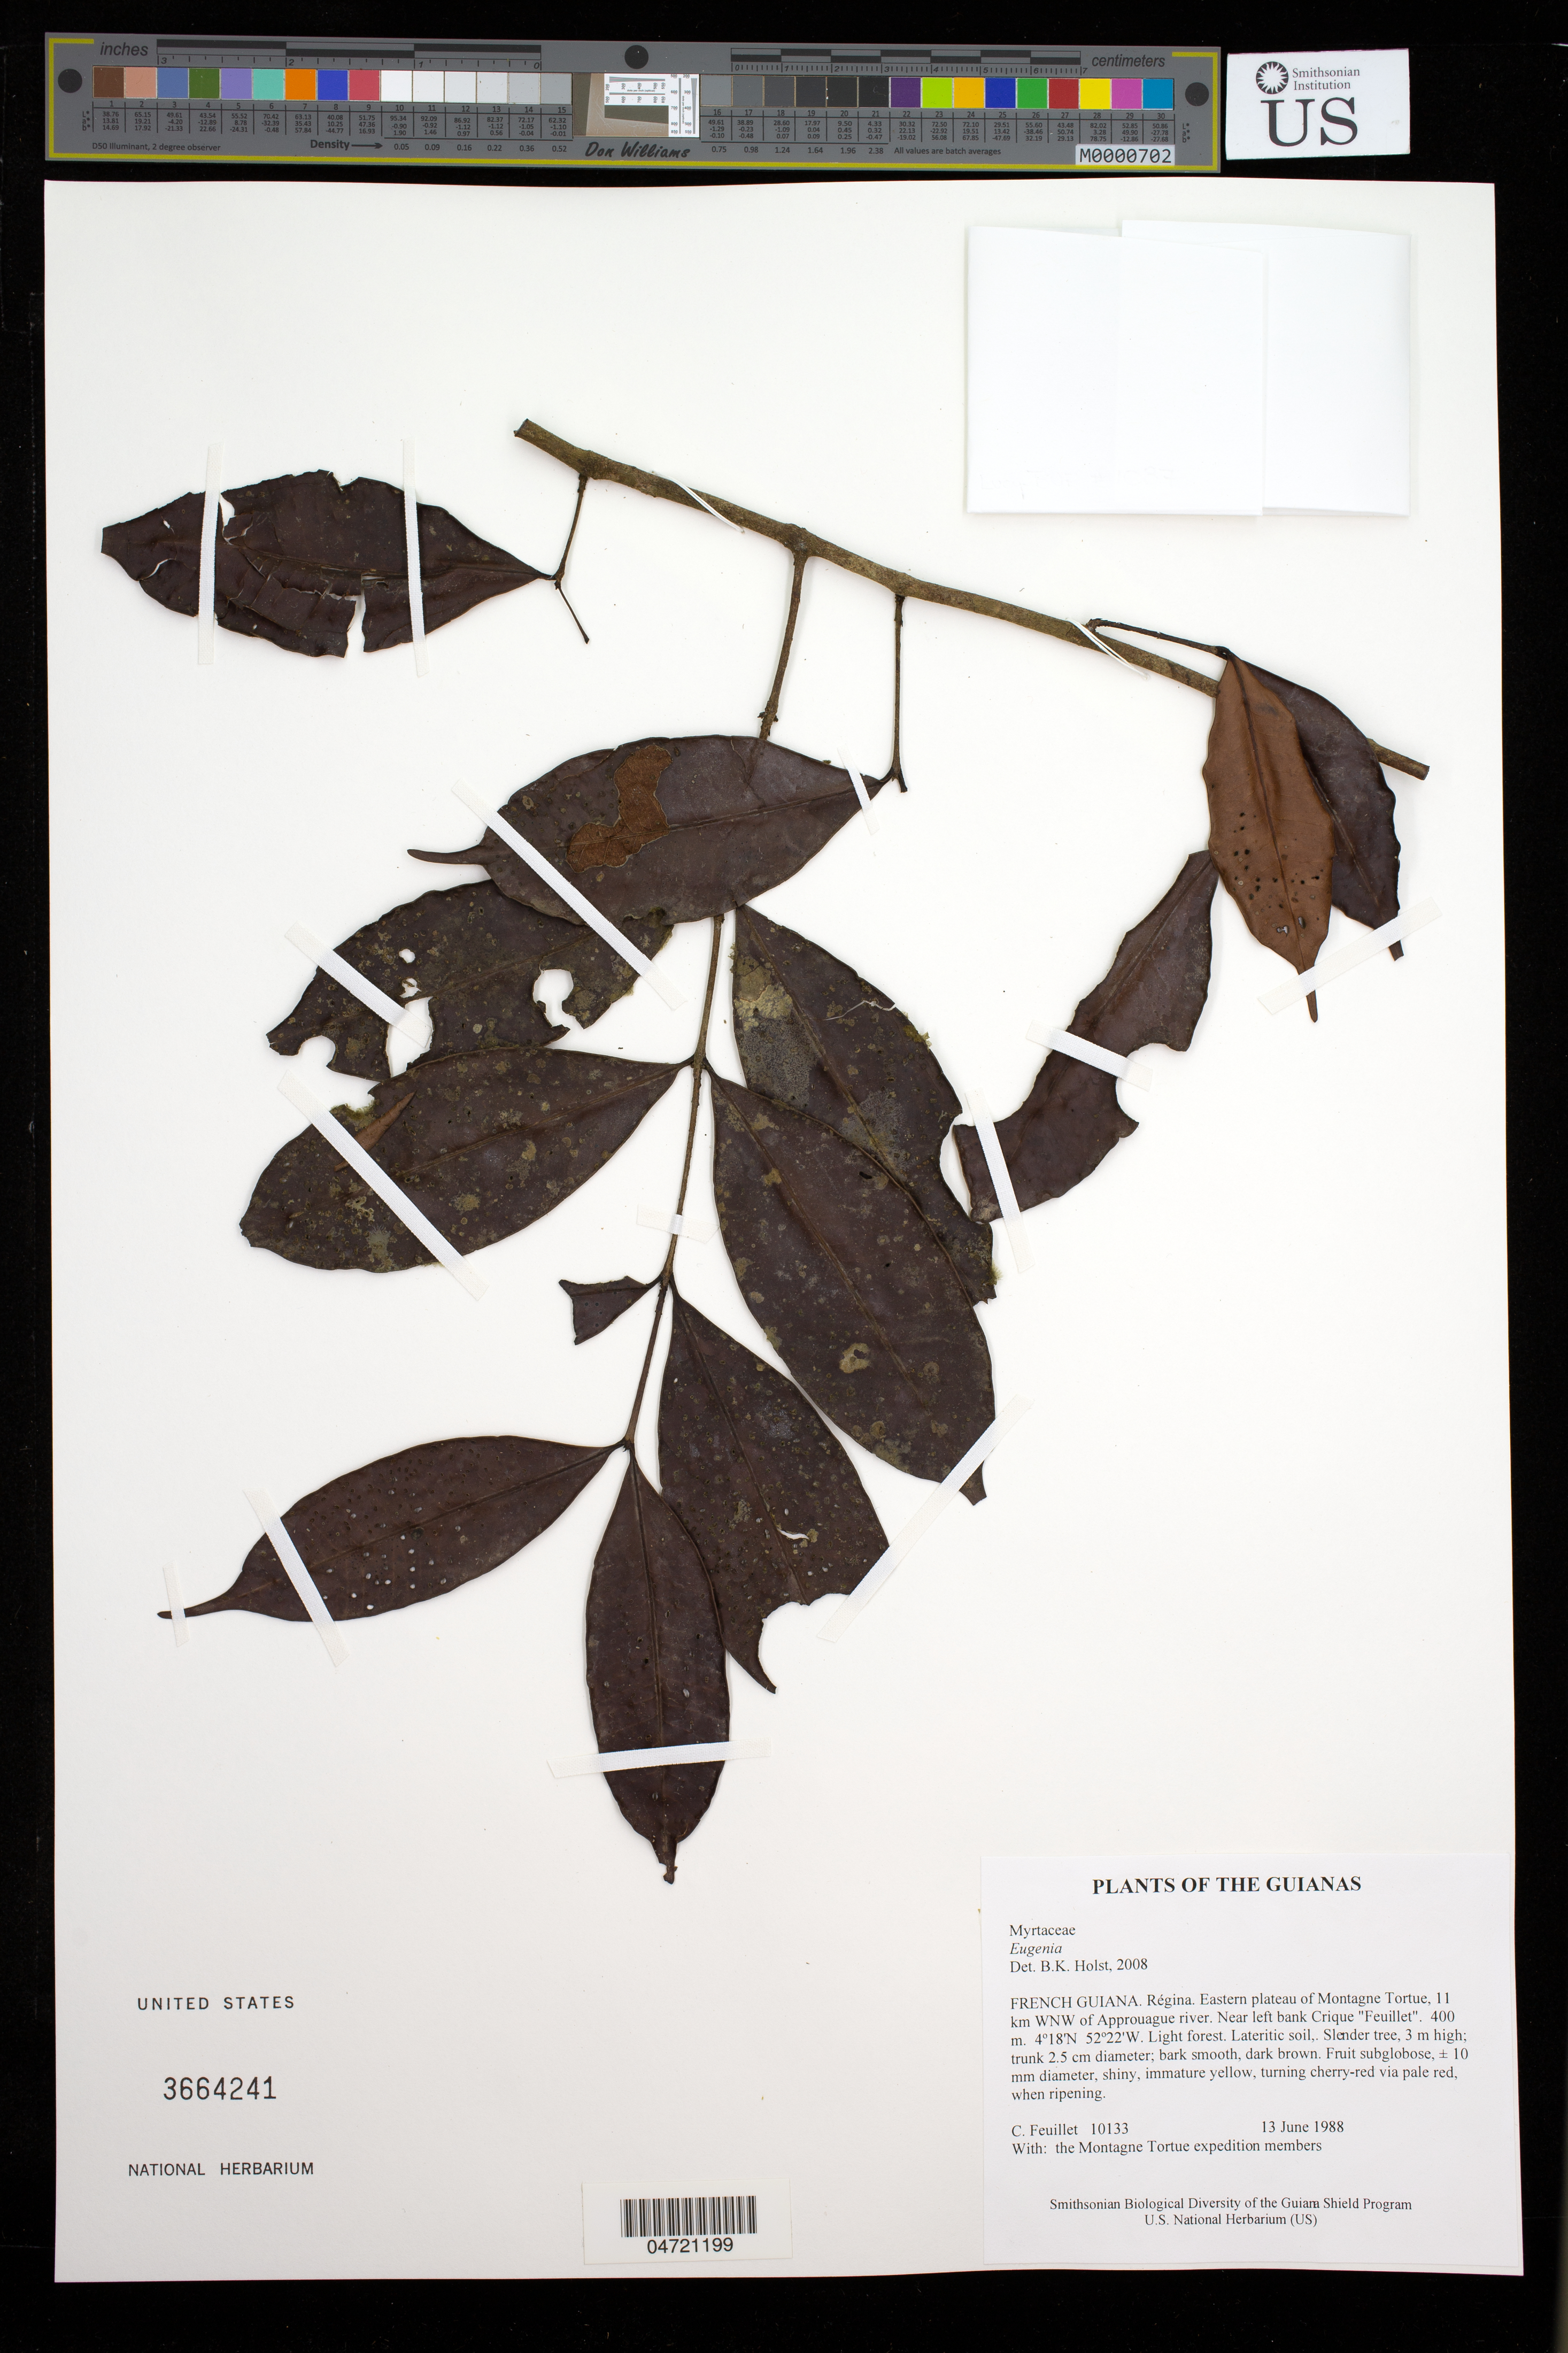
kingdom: Plantae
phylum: Tracheophyta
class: Magnoliopsida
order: Myrtales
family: Myrtaceae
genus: Eugenia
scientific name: Eugenia sp.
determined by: Holst, Bruce K.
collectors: C. Feuillet & Montagne Torte Exped. members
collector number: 10133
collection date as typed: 13 June 1988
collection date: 1988-06-13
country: French Guiana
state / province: Cayenne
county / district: Regina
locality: Eastern plateau of Montagne Tortue, 11 km WNW of Approuague river. Near left bank Crique "Feuillet"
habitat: Light forest. Lateritic soil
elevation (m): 400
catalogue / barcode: US 3664241